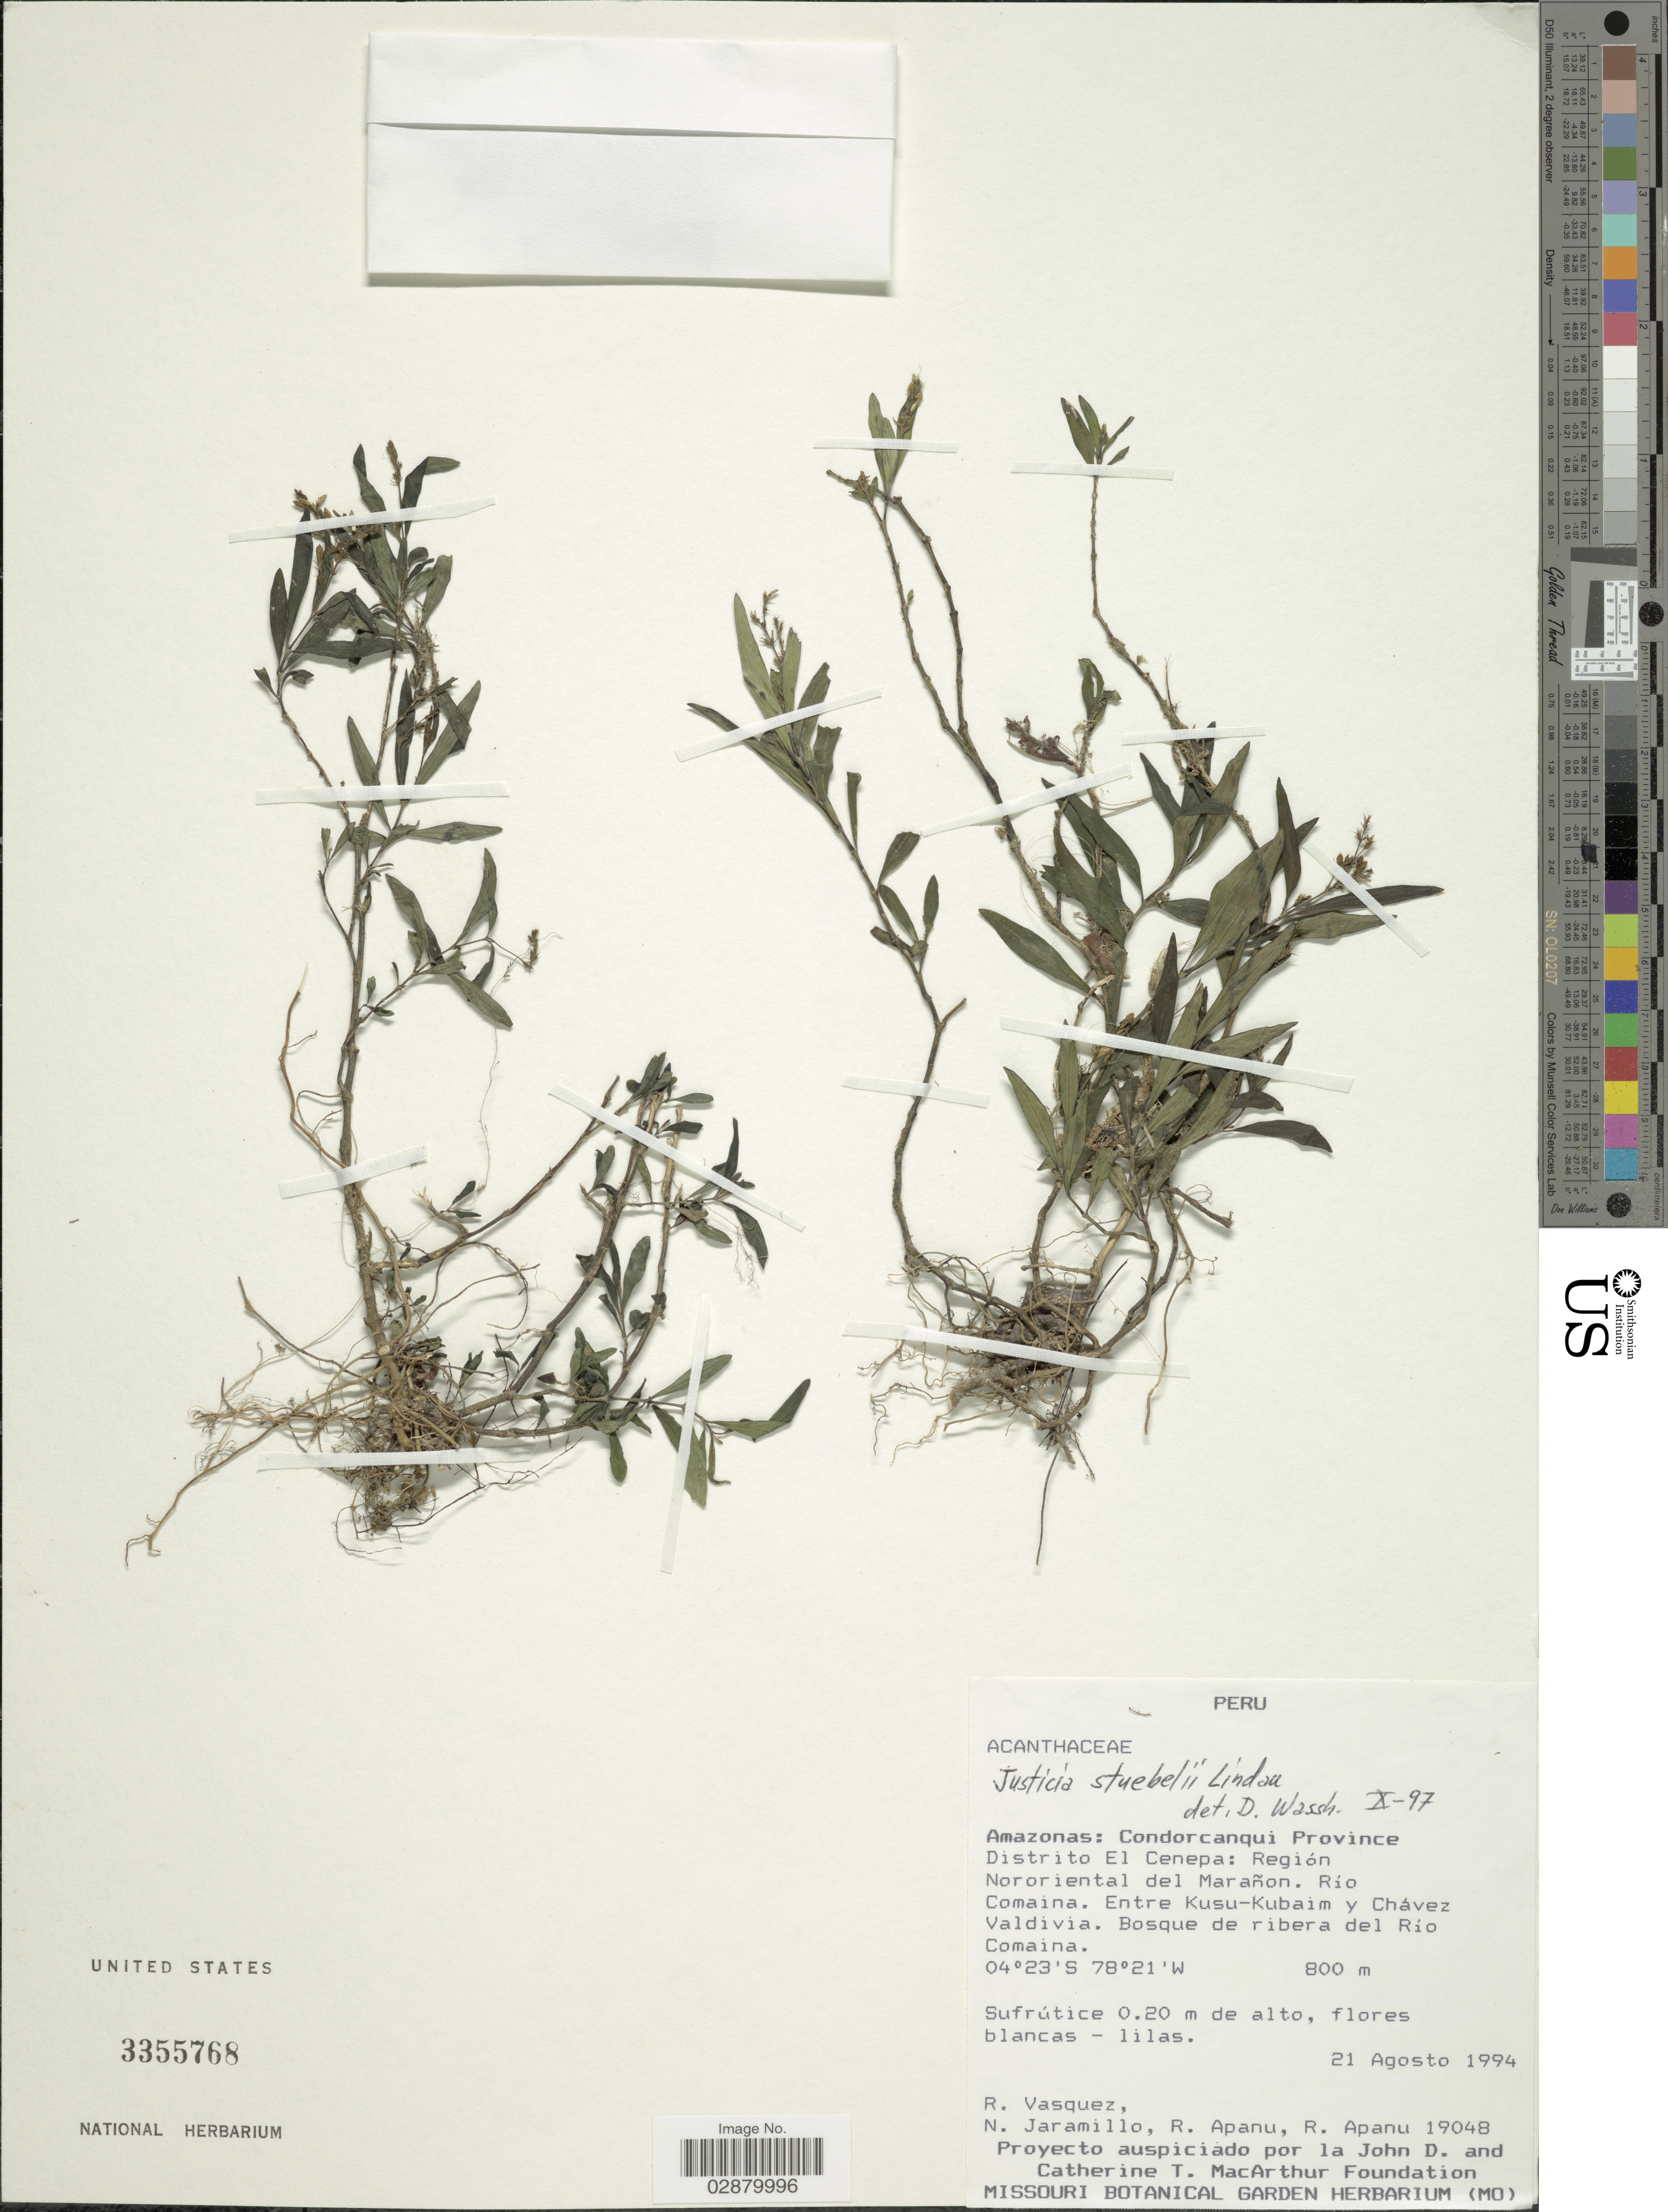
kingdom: Plantae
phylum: Tracheophyta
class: Magnoliopsida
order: Lamiales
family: Acanthaceae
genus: Justicia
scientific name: Justicia pectoralis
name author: Jacq.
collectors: R. Vasquez, N. Jaramillo, R. Apanu & R. Apanu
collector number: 19048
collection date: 1994-08-21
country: Peru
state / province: Amazonas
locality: Condorcanqui Province. Distrito El Cenepa: Región Nororiental del Marañon. Río Comaina. Entre Kusu-Kubaim y Chávez Valdivia. Bosque de ribera del Río Comaina.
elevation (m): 800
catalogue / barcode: US 3355768